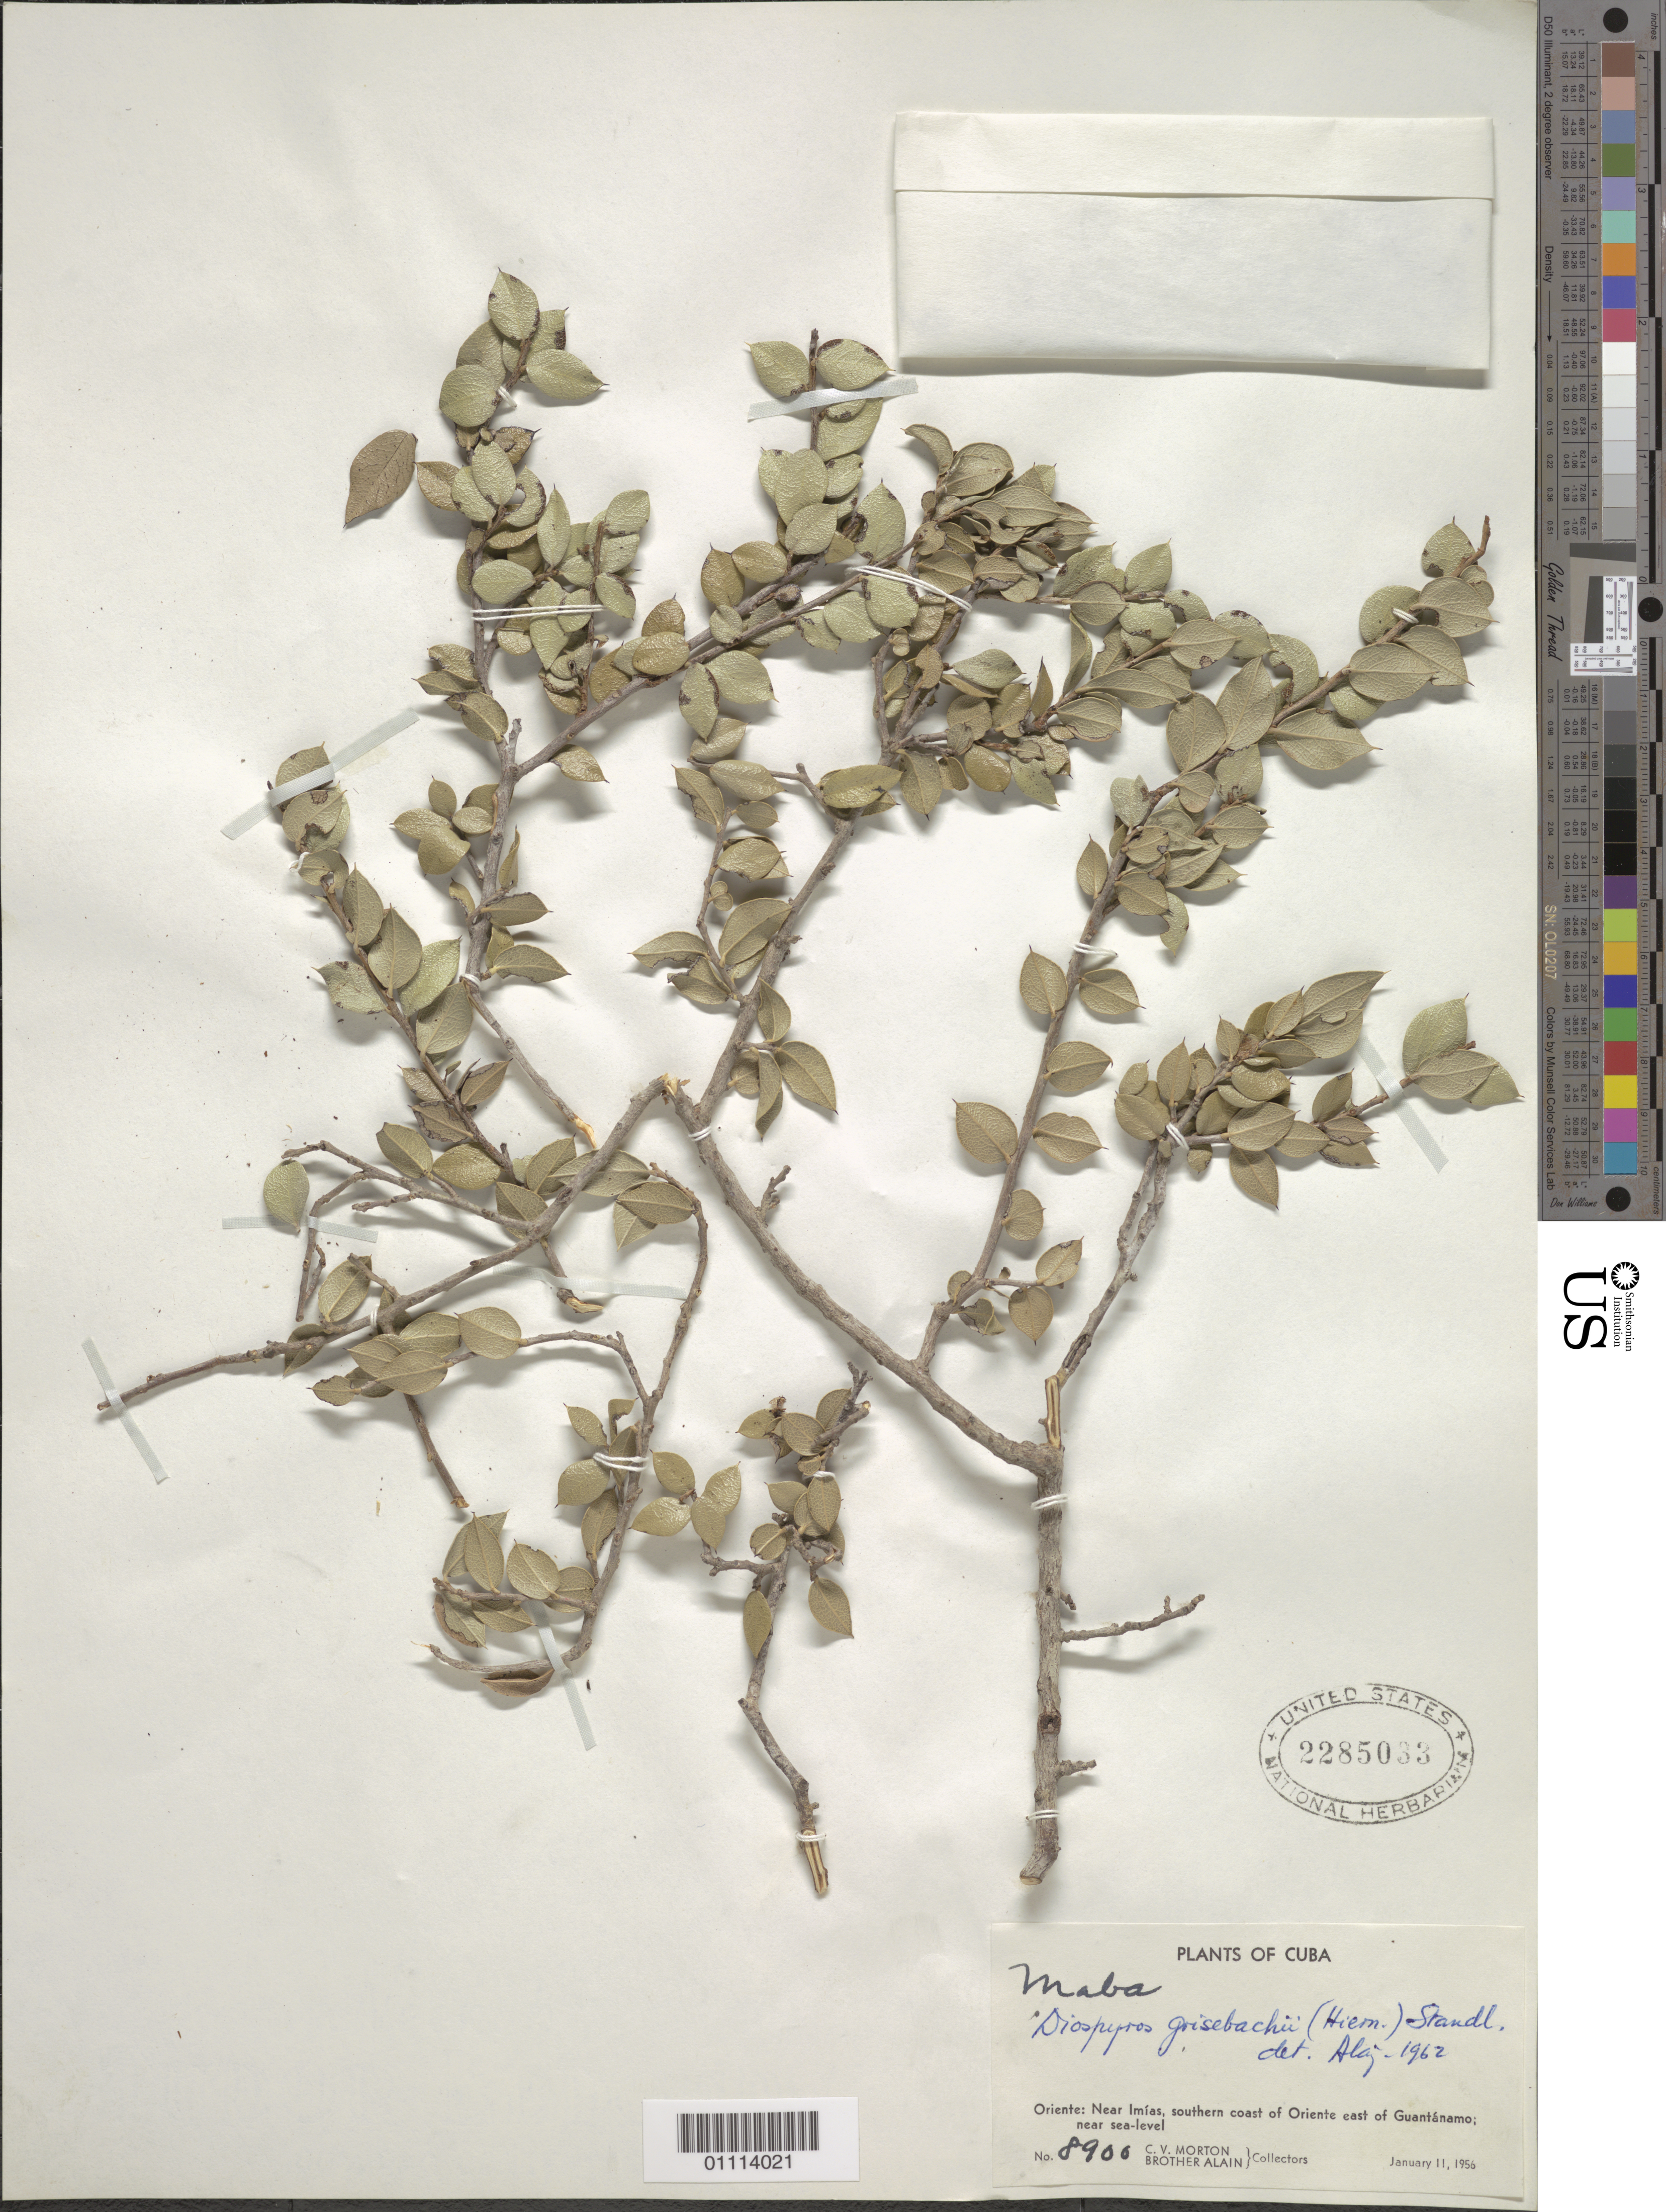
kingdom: Plantae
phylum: Tracheophyta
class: Magnoliopsida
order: Ericales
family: Ebenaceae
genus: Diospyros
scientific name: Diospyros grisebachii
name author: (Hiern) Standl.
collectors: C. V. Morton & A. H. Liogier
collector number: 8900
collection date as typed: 11 Jan 1956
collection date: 1956-01-11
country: Cuba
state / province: Guantanamo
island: Cuba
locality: Oriente: Near Imias, southern coast of Oriente E of Guantánamo near sea-level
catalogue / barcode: US 2285033